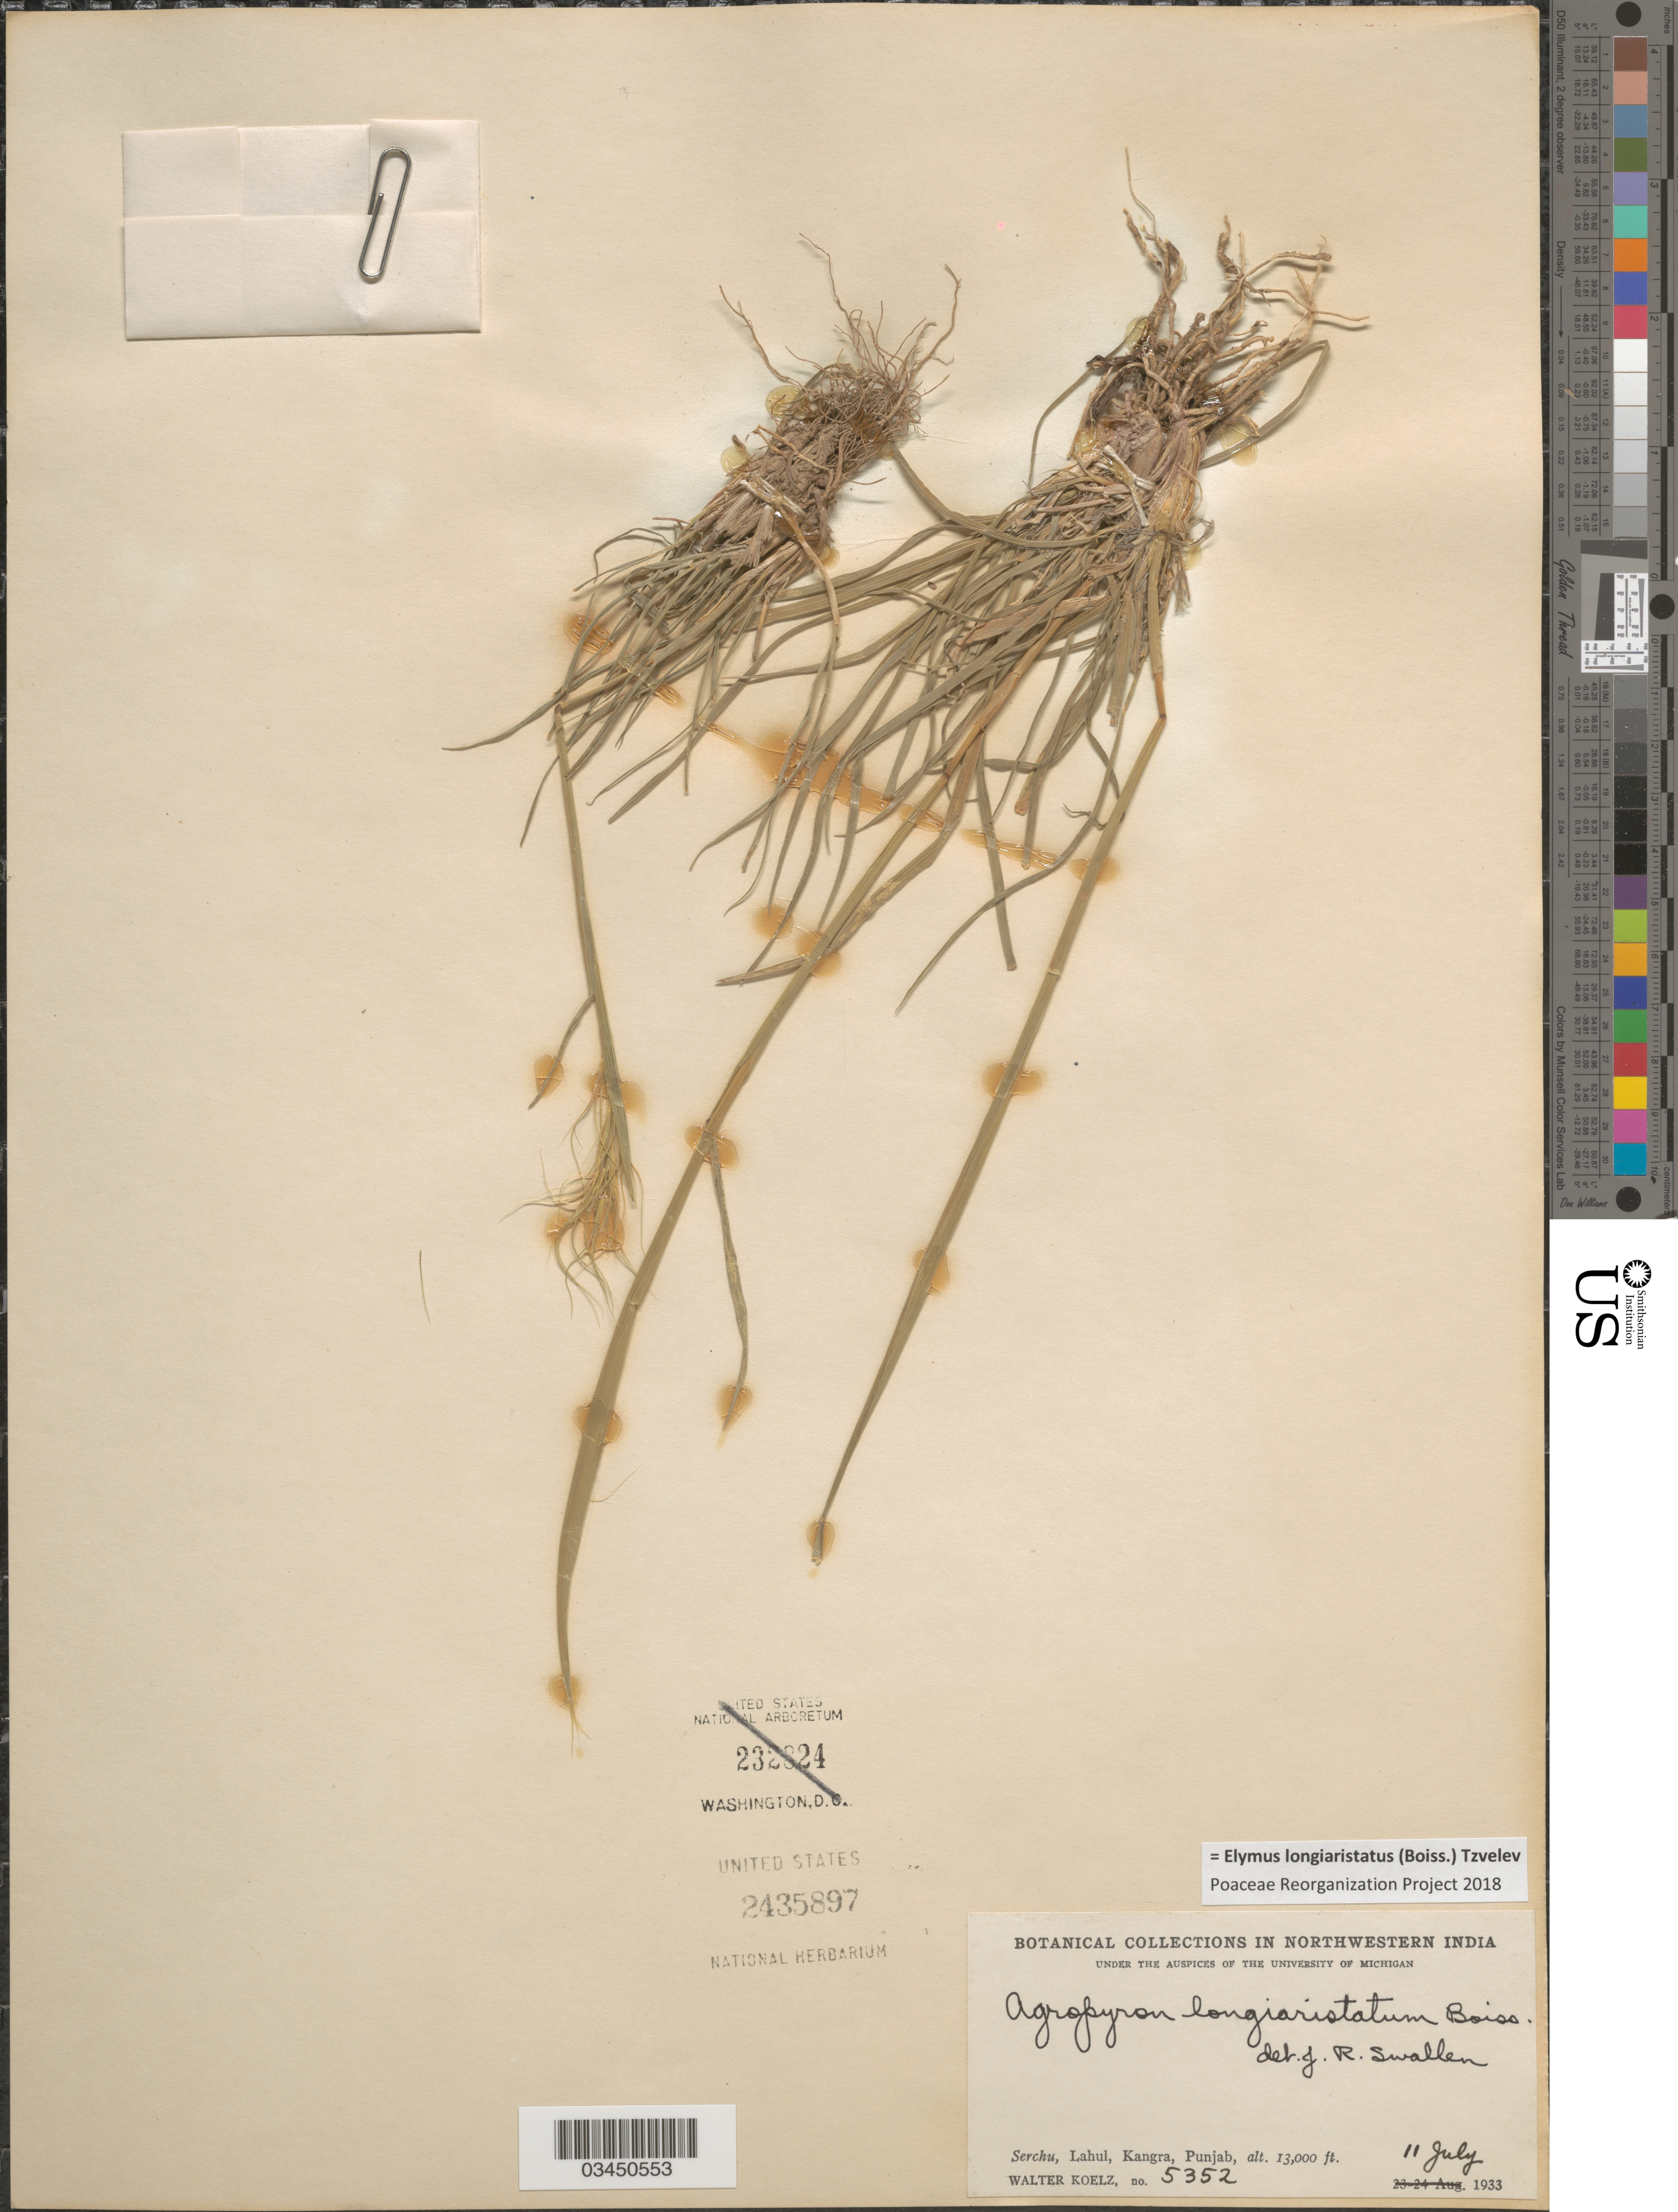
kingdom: Plantae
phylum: Tracheophyta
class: Liliopsida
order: Poales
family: Poaceae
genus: Elymus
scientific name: Elymus longiaristatus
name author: (Boiss.) Tzvelev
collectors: W. N. Koelz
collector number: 5352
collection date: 1933-07-11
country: India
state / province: Punjab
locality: Northwestern India. Serchu, Lahul, Kangra.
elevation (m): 3962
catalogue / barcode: US 2435897